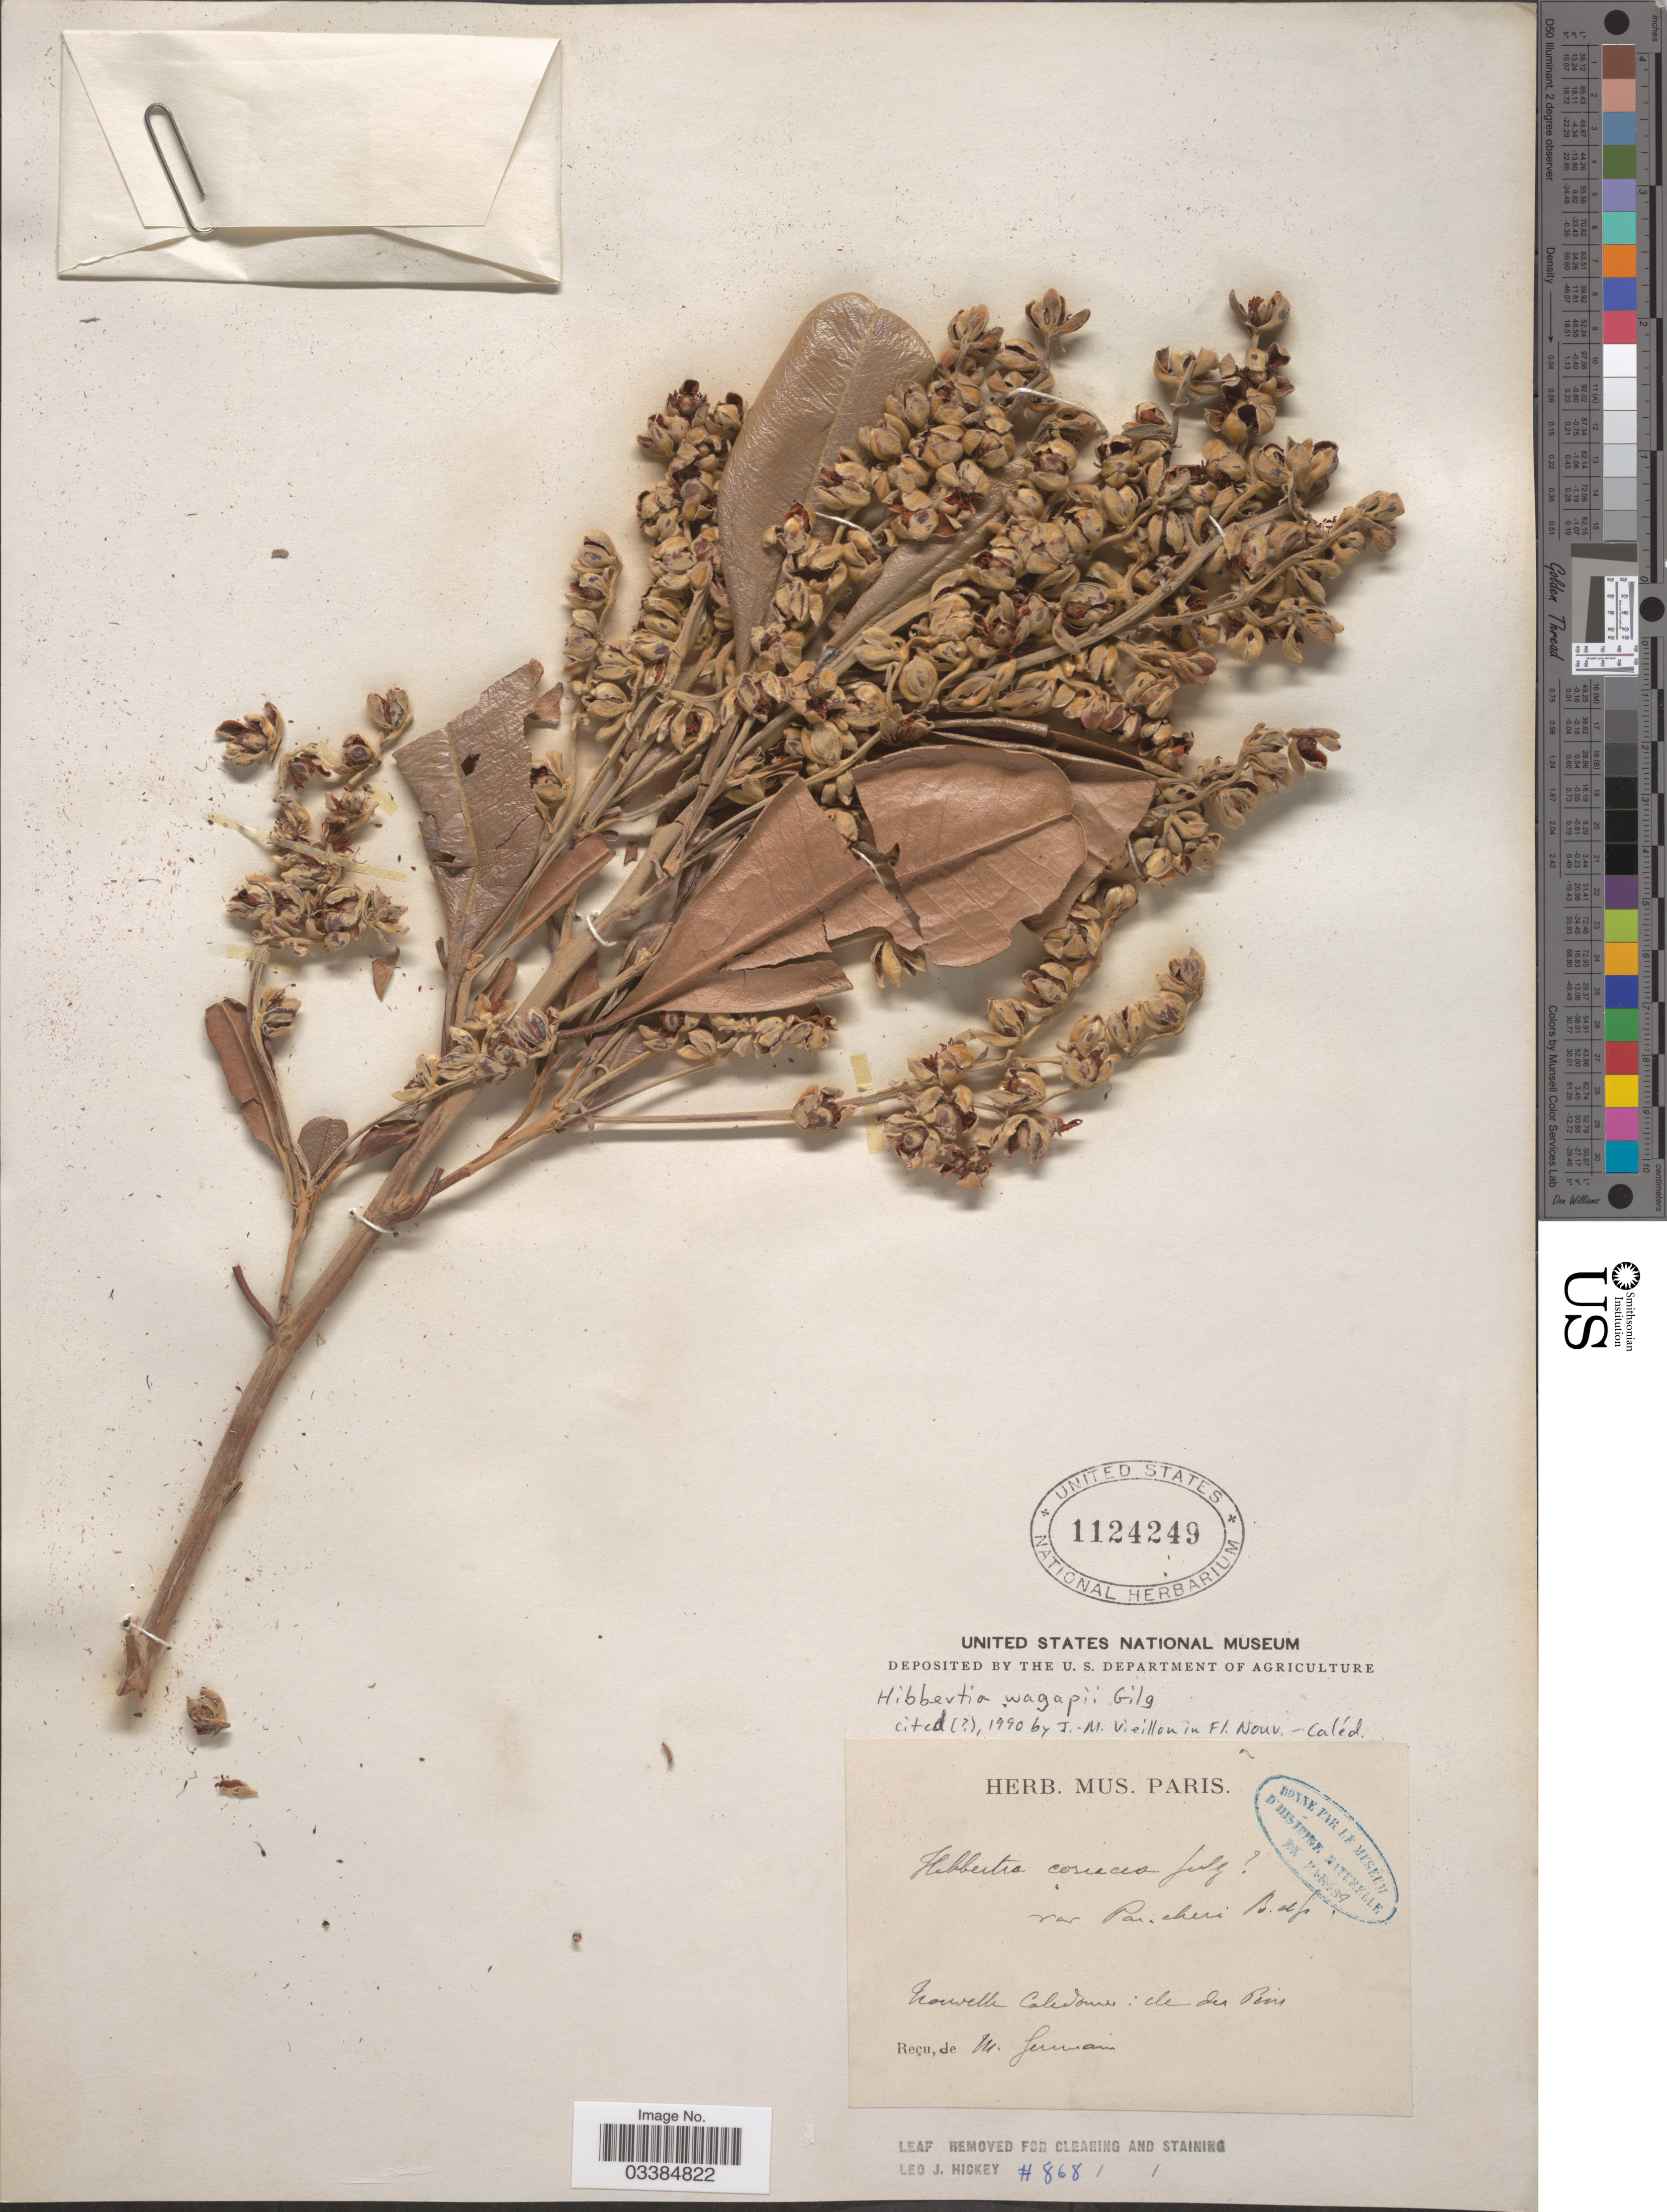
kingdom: Plantae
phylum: Tracheophyta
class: Magnoliopsida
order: Dilleniales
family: Dilleniaceae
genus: Hibbertia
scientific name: Hibbertia wagapii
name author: Gilg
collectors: M. Germain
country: New Caledonia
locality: Ile des Pins.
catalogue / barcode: US 1124249